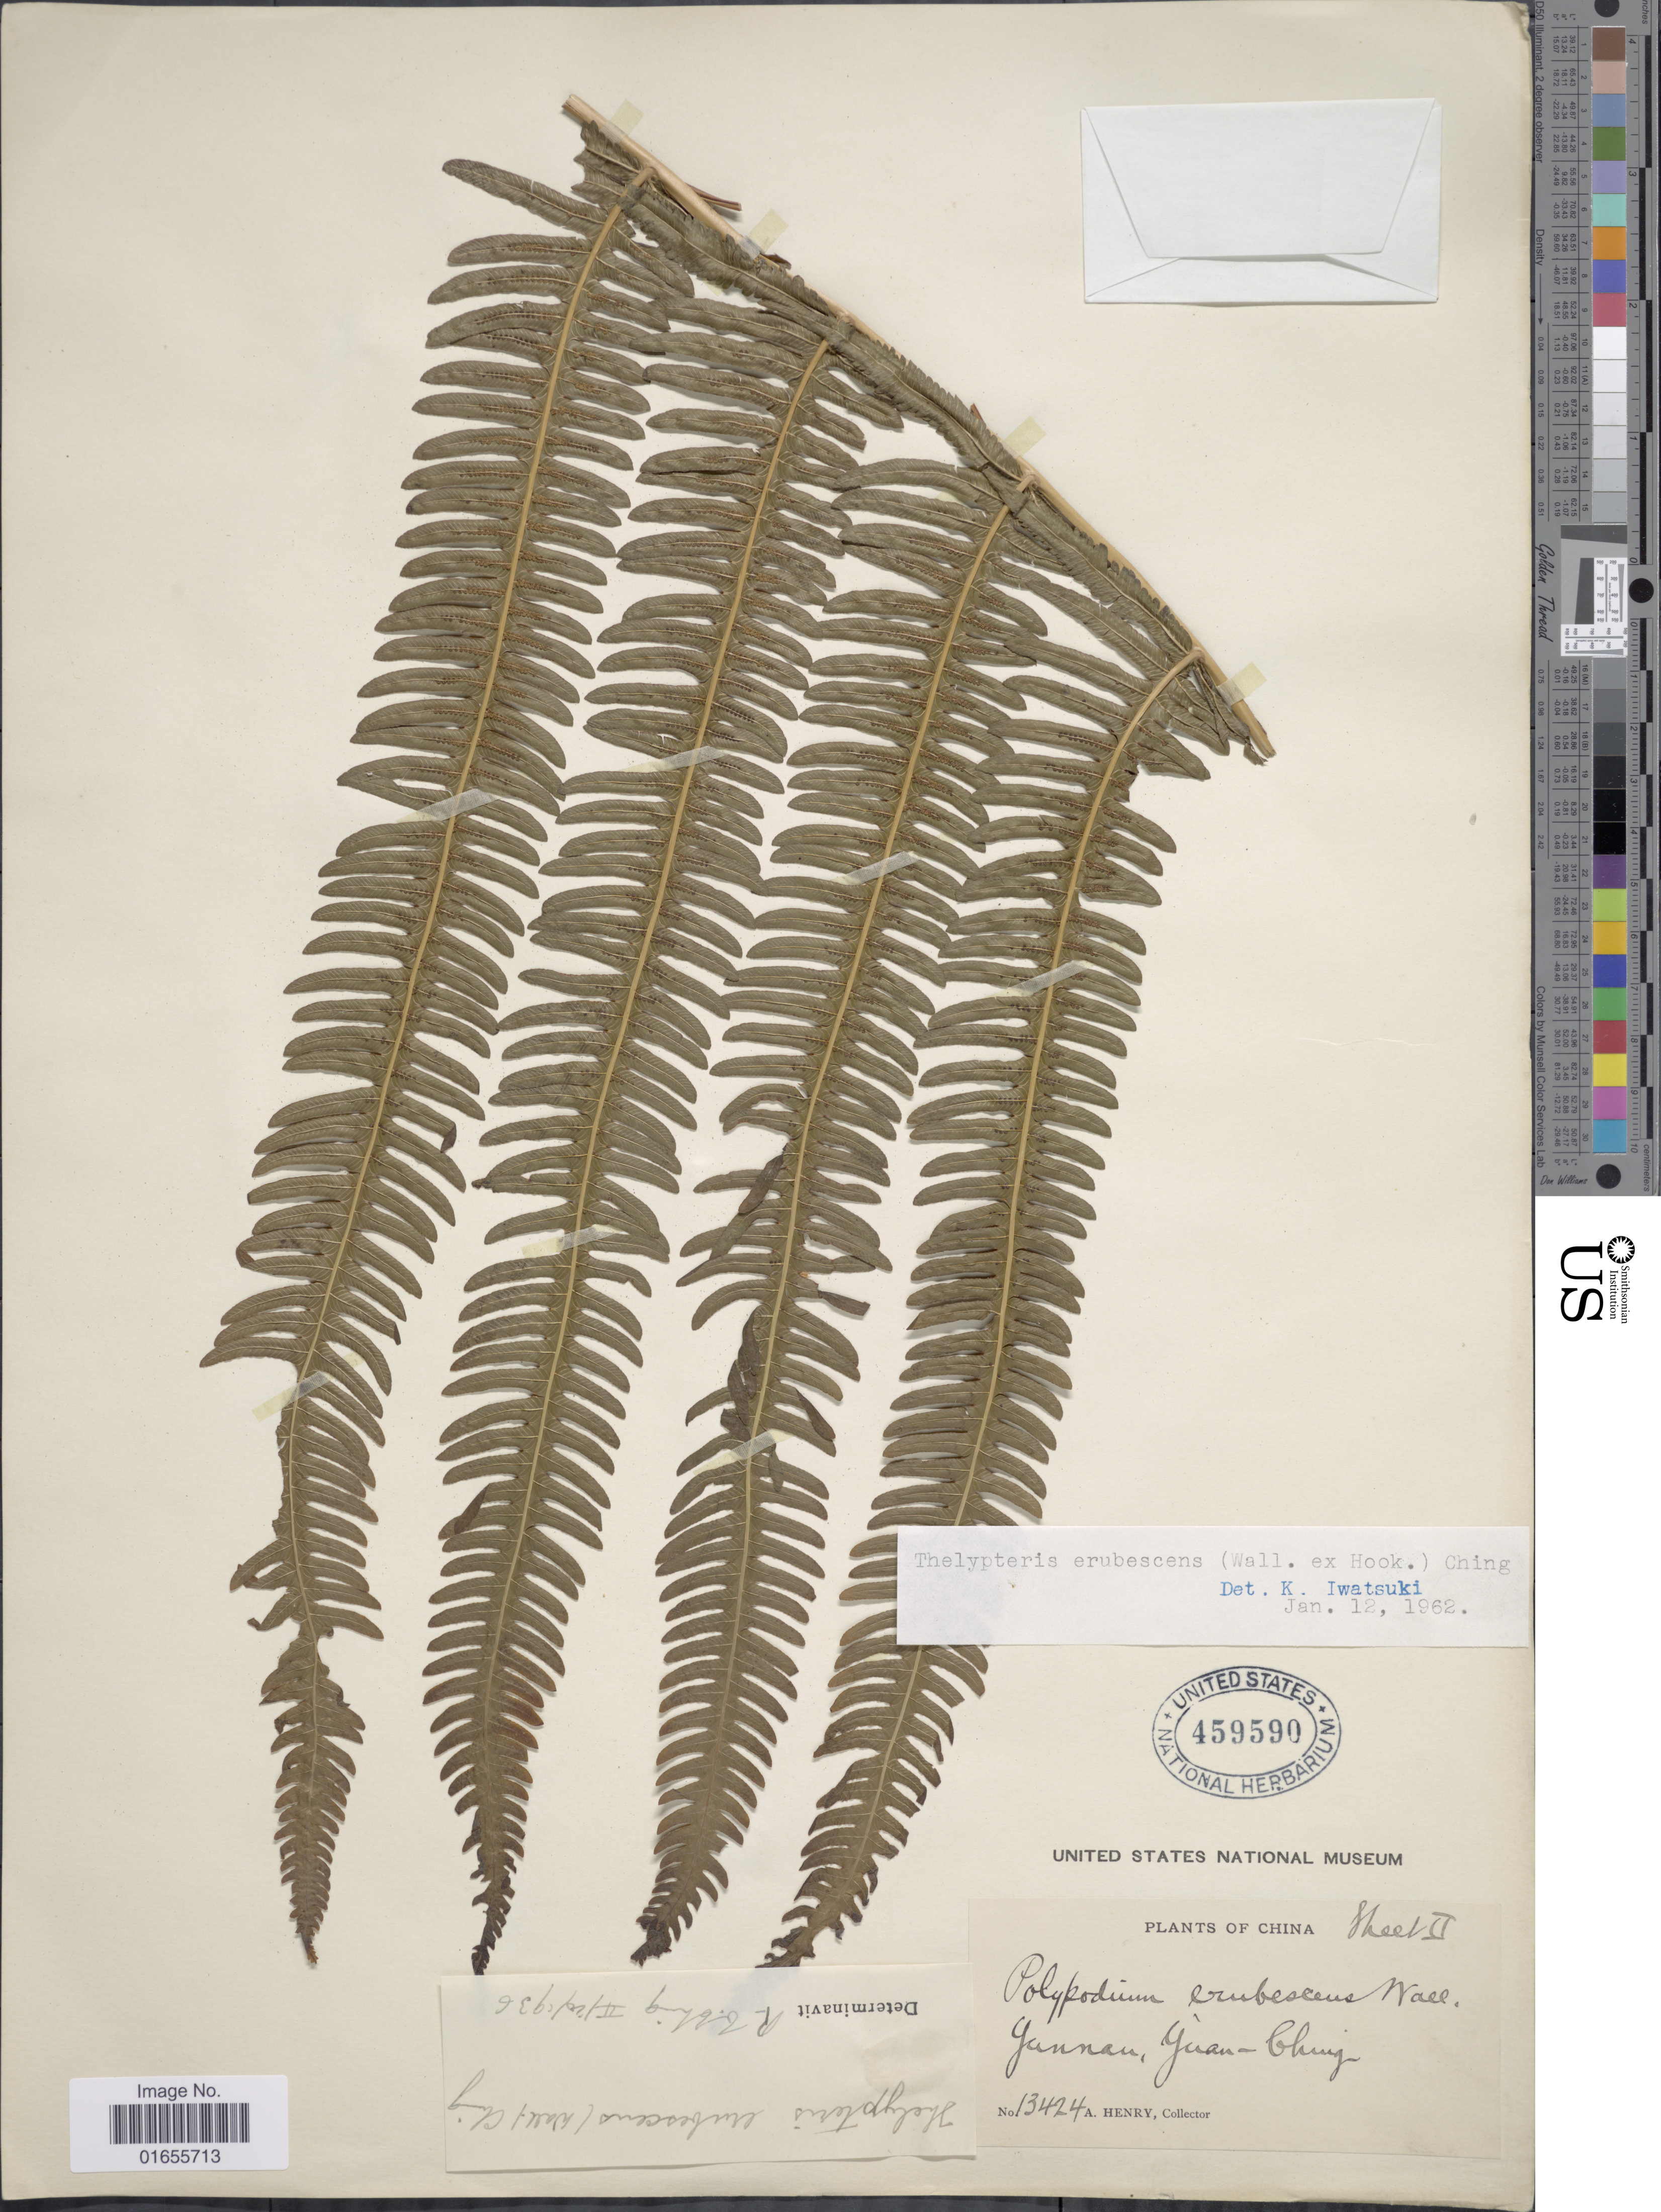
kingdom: Plantae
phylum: Tracheophyta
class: Polypodiopsida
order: Polypodiales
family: Thelypteridaceae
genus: Glaphyropteridopsis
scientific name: Glaphyropteridopsis erubescens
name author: (Wall. ex Hook.) Ching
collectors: A. Henry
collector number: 13424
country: China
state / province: Yunnan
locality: Yuan - Ching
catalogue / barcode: US 459590